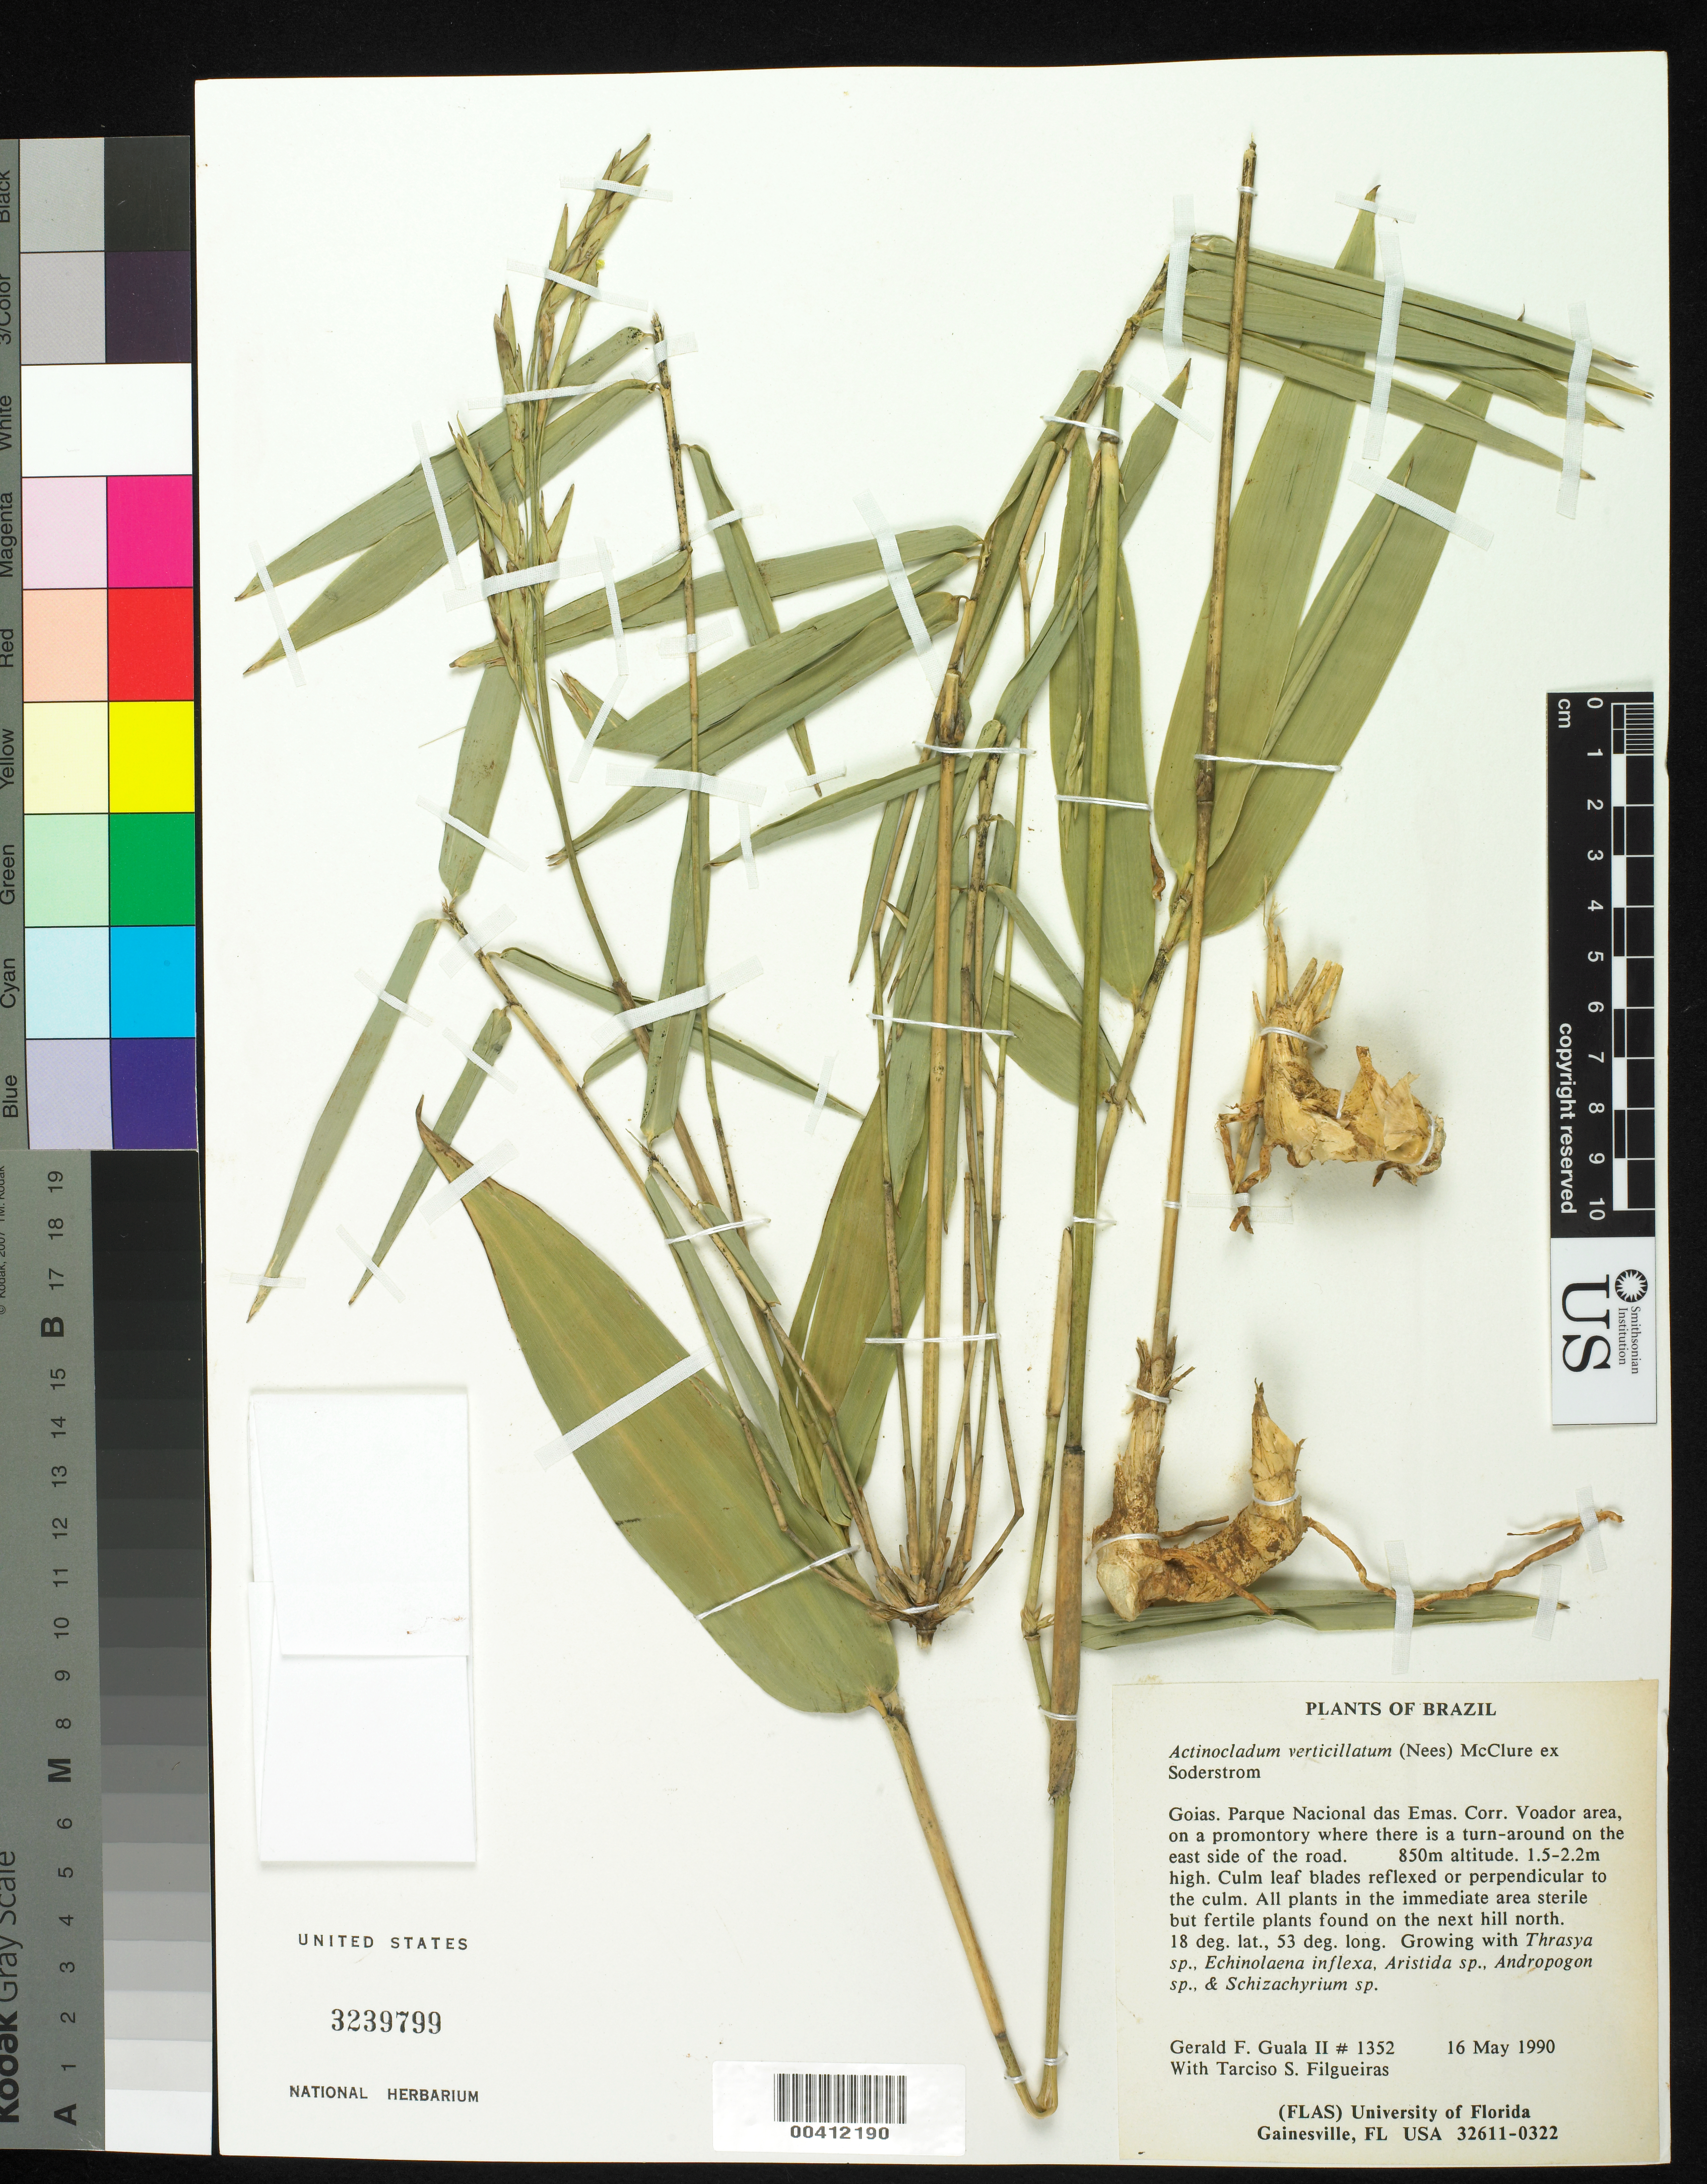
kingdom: Plantae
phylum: Tracheophyta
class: Liliopsida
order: Poales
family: Poaceae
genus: Actinocladum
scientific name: Actinocladum verticillatum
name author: (Nees) McClure ex Soderstr.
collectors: G. Guala & T. S. Filgueiras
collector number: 1352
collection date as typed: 16 May 1990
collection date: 1990-05-16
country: Brazil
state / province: Goiás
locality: Parque nacional das emas. corr. voador area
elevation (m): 850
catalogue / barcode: US 3239799